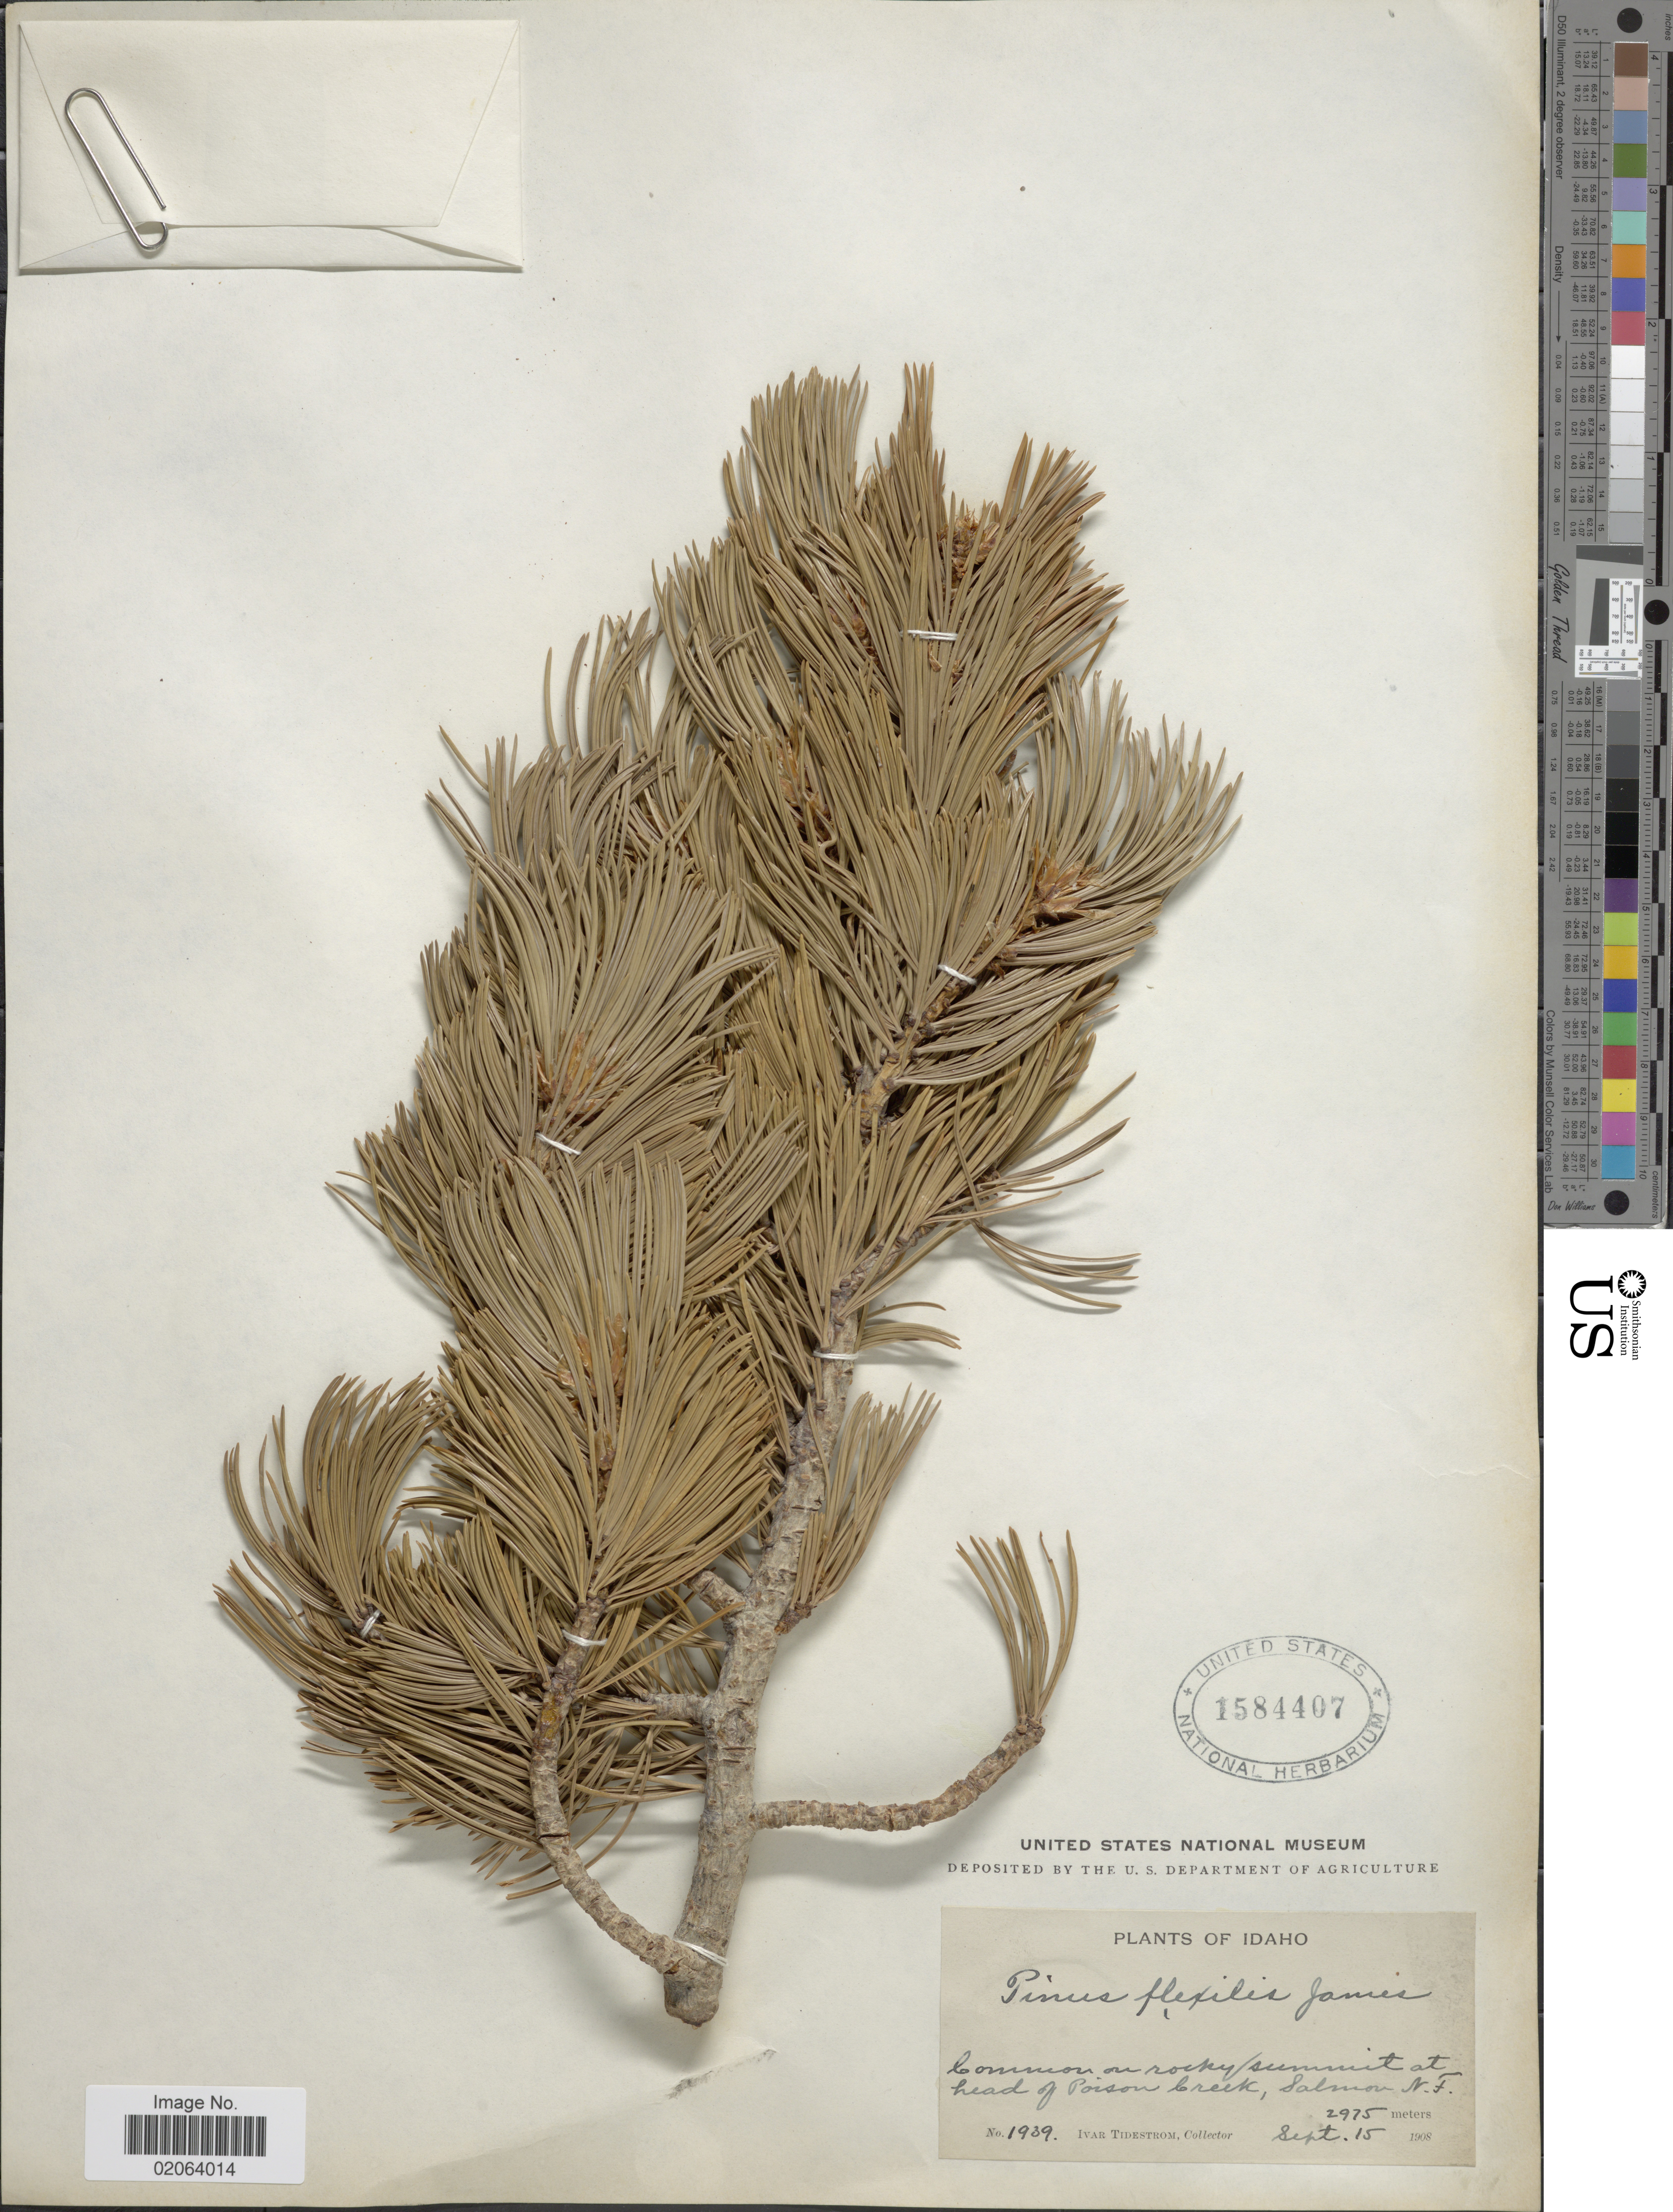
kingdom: Plantae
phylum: Tracheophyta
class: Pinopsida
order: Pinales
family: Pinaceae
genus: Pinus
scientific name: Pinus flexilis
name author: E. James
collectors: I. F. Tidestrom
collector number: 1939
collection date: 1908-09-15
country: United States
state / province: Idaho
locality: At head of Poison Creek, Salmon N. F.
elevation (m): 2975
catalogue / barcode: US 1584407